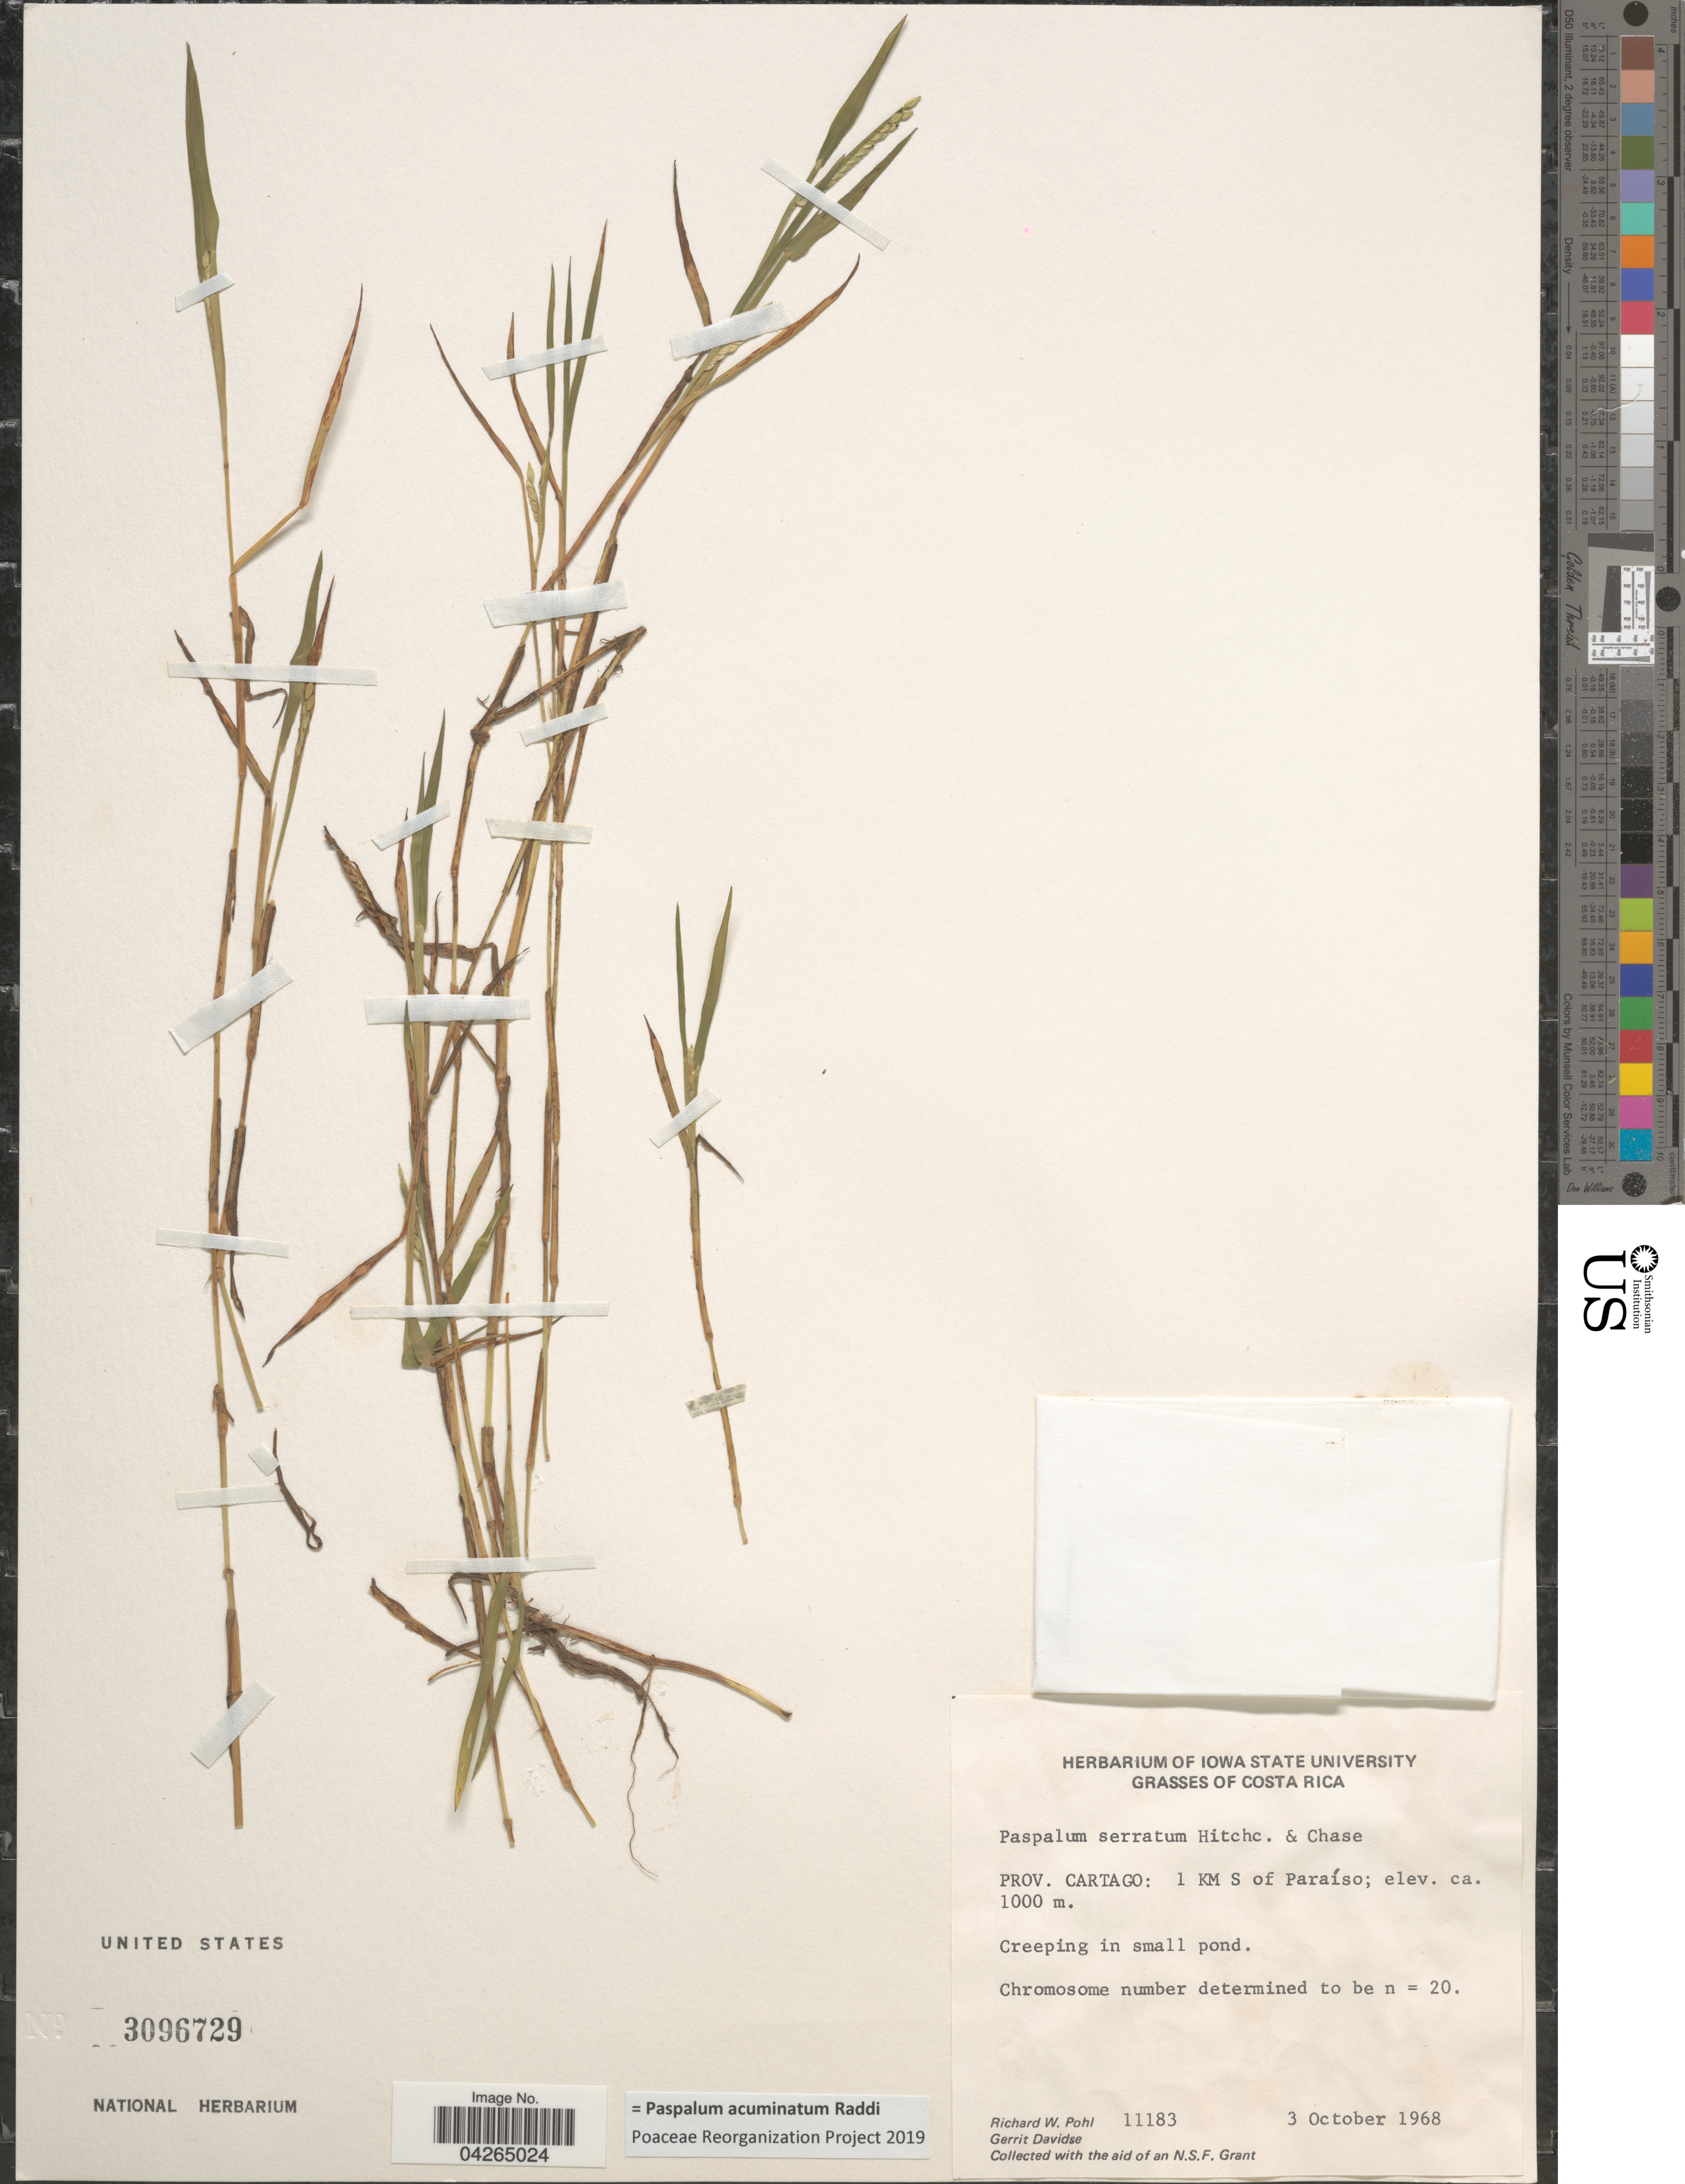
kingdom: Plantae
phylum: Tracheophyta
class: Liliopsida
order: Poales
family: Poaceae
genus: Paspalum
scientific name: Paspalum acuminatum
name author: Raddi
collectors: R. W. Pohl & G. Davidse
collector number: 11183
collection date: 1968-10-03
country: Costa Rica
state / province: Cartago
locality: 1 KM S of Paraíso.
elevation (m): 1000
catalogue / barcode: US 3096729